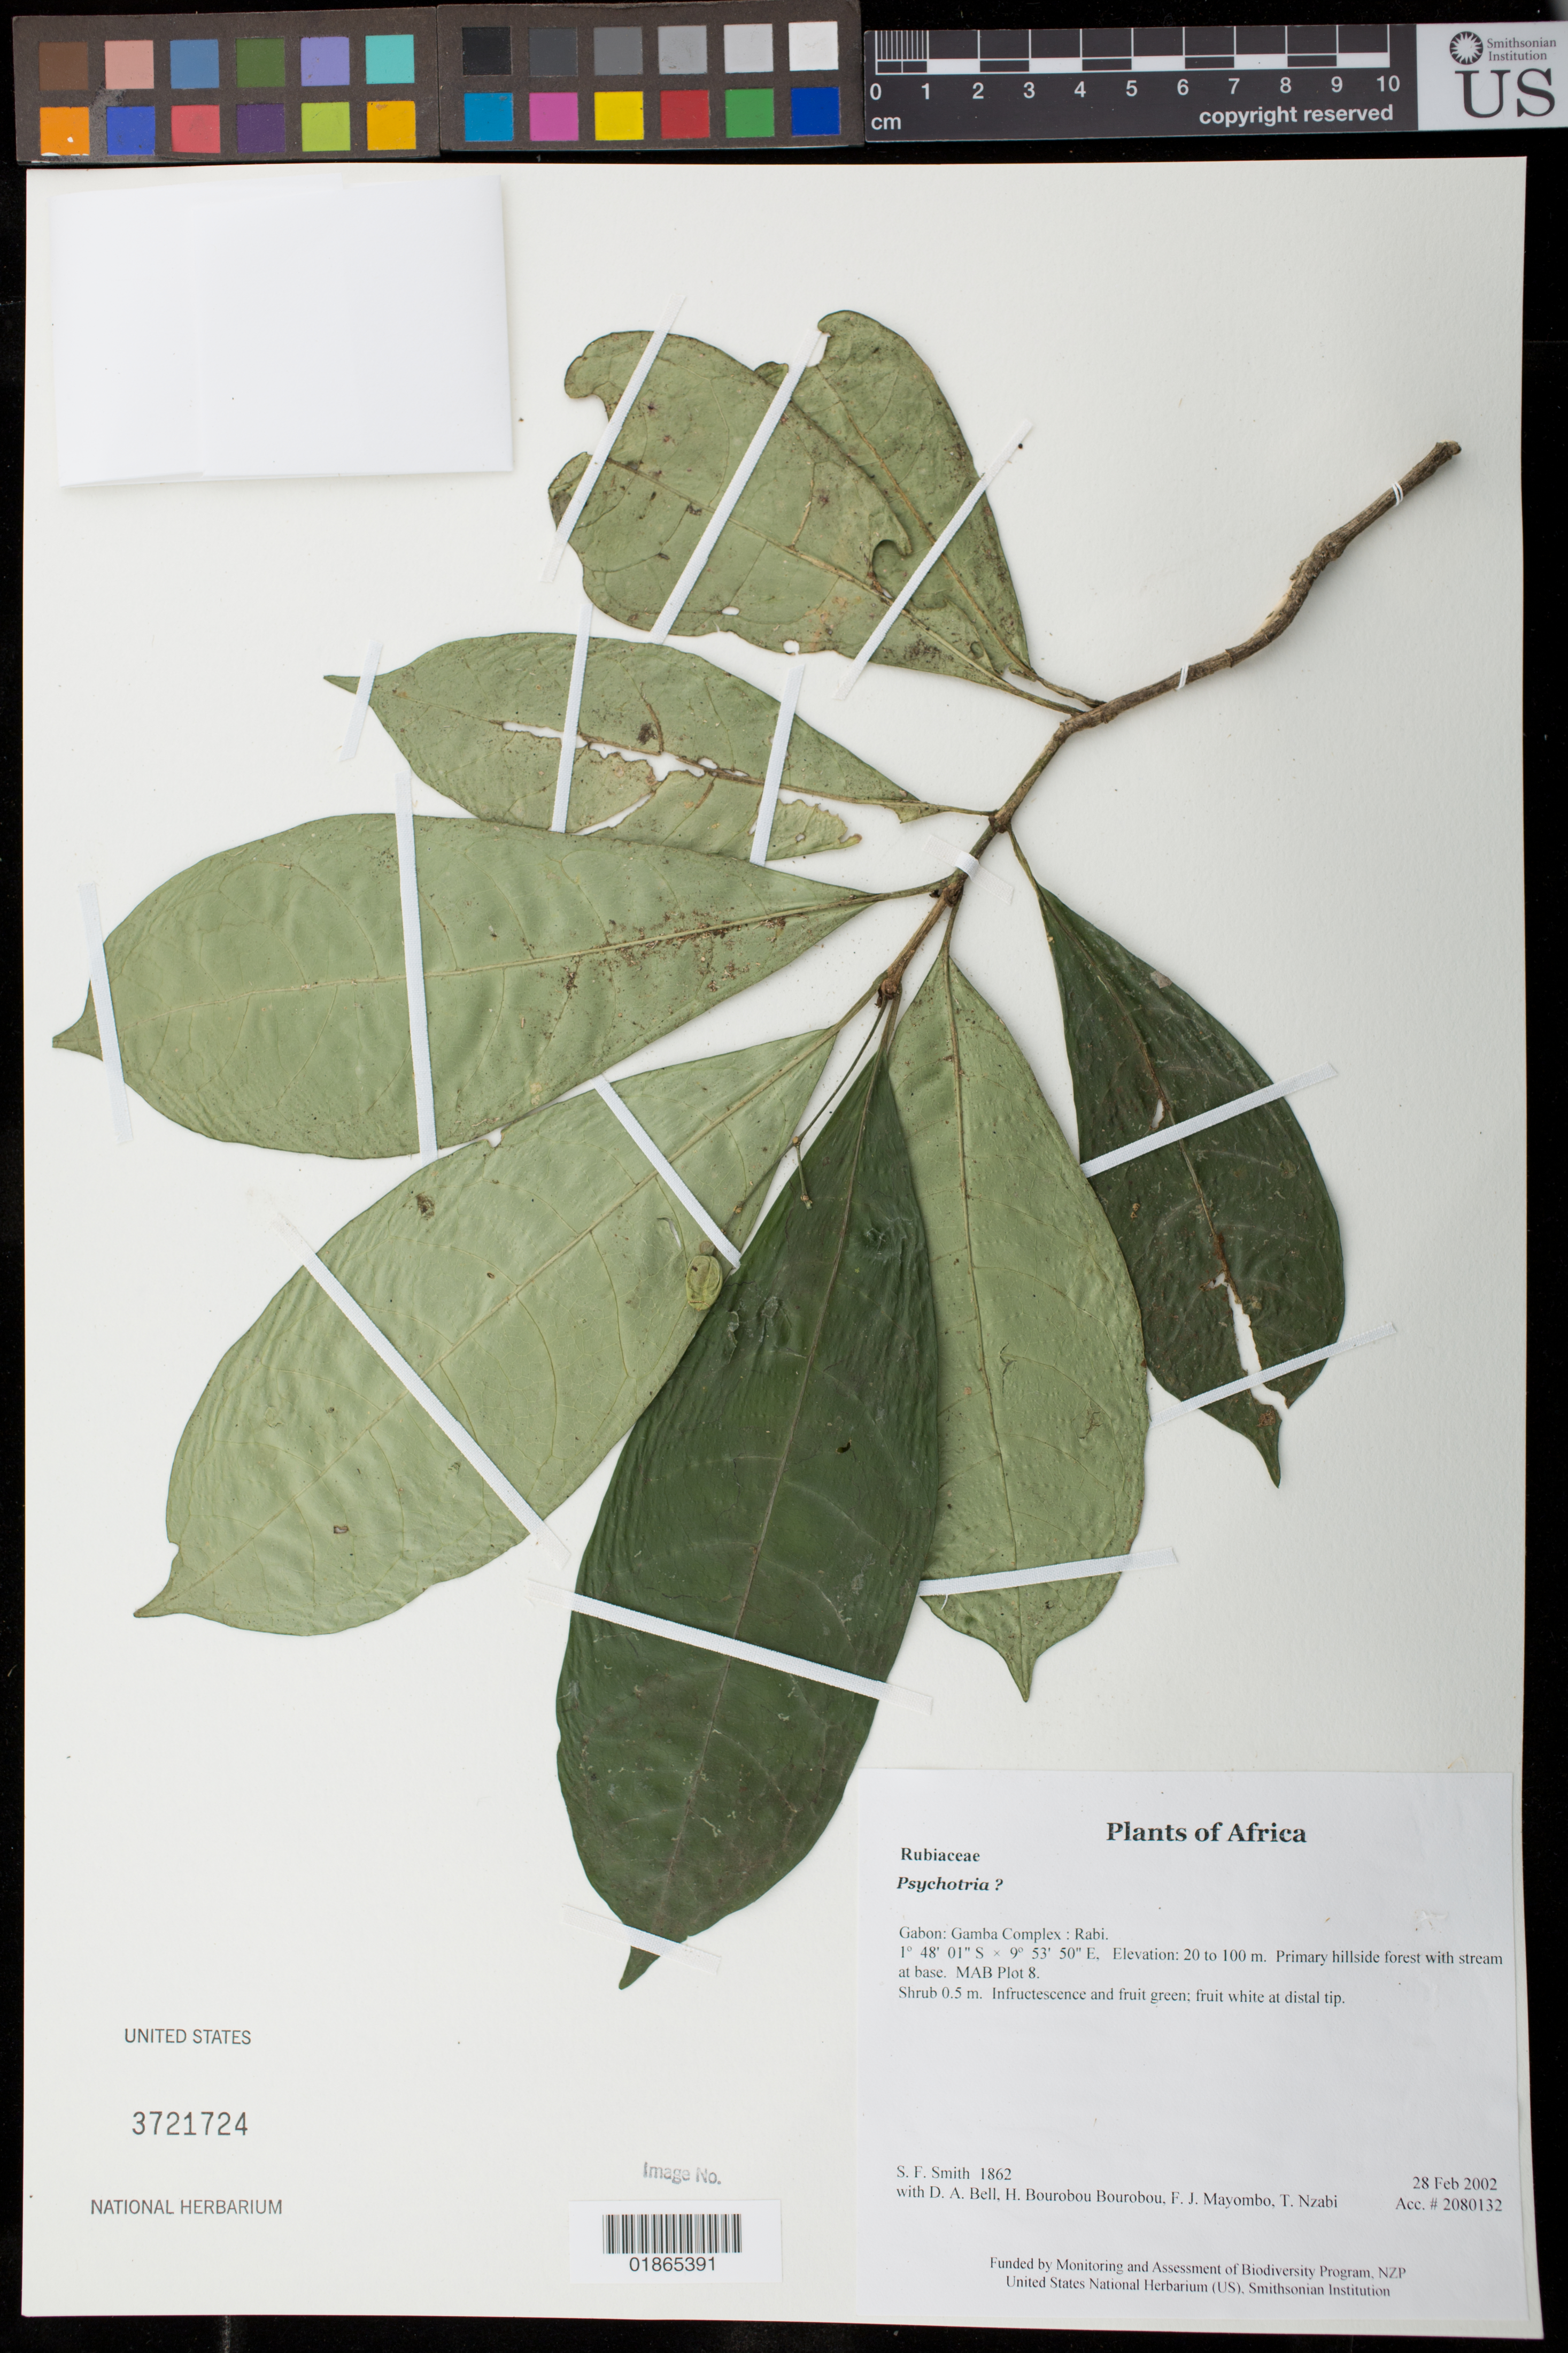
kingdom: Plantae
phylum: Tracheophyta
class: Magnoliopsida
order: Gentianales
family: Rubiaceae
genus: Psychotria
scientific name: Psychotria sp.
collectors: S.F. Smith, D. A. Bell, H. Bourobou Bourobou & F. J. Mayombo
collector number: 1862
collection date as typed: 28 Feb 2002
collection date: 2002-02-28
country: Gabon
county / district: Gamba Complex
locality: Rabi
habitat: Primary hillside forest with stream at base. MAB Plot 8.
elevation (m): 20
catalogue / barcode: US 3721724